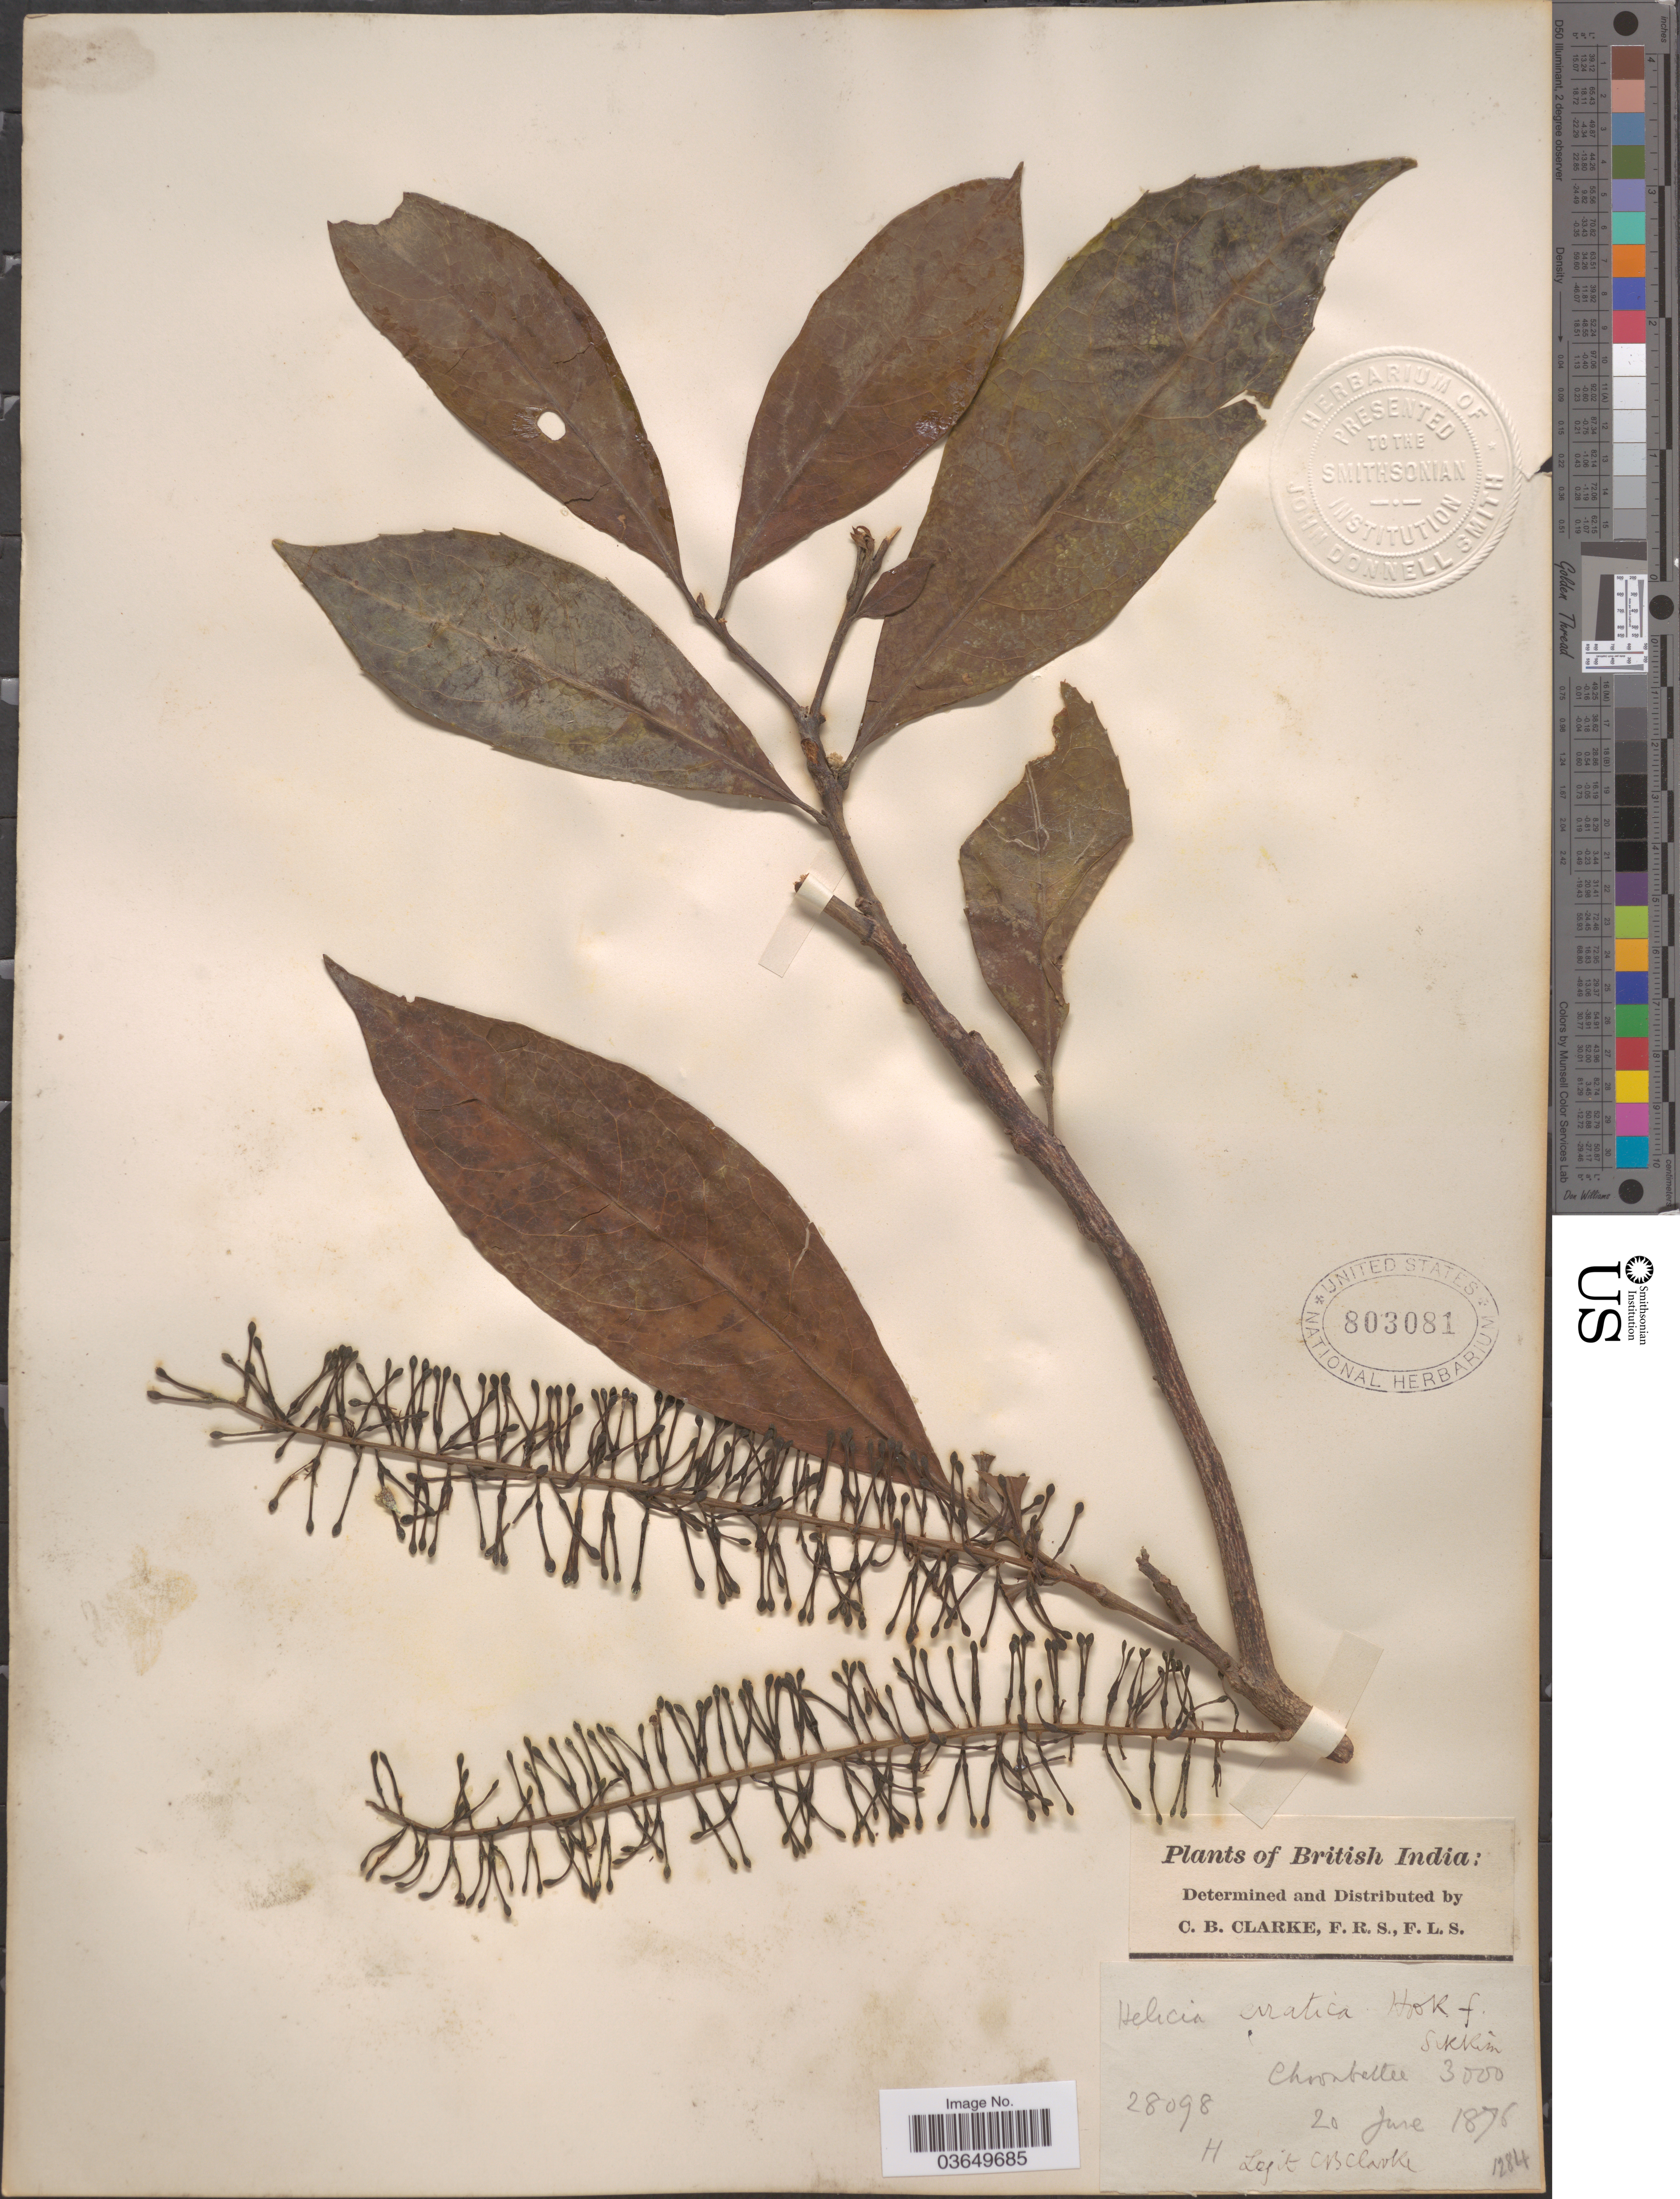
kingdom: Plantae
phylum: Tracheophyta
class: Magnoliopsida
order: Proteales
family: Proteaceae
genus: Helicia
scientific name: Helicia erratica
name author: Hook. f.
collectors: C. B. Clarke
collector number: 28098H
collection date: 1876-06-20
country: India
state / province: Sikkim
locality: British India. Choonbuttee.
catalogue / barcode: US 803081